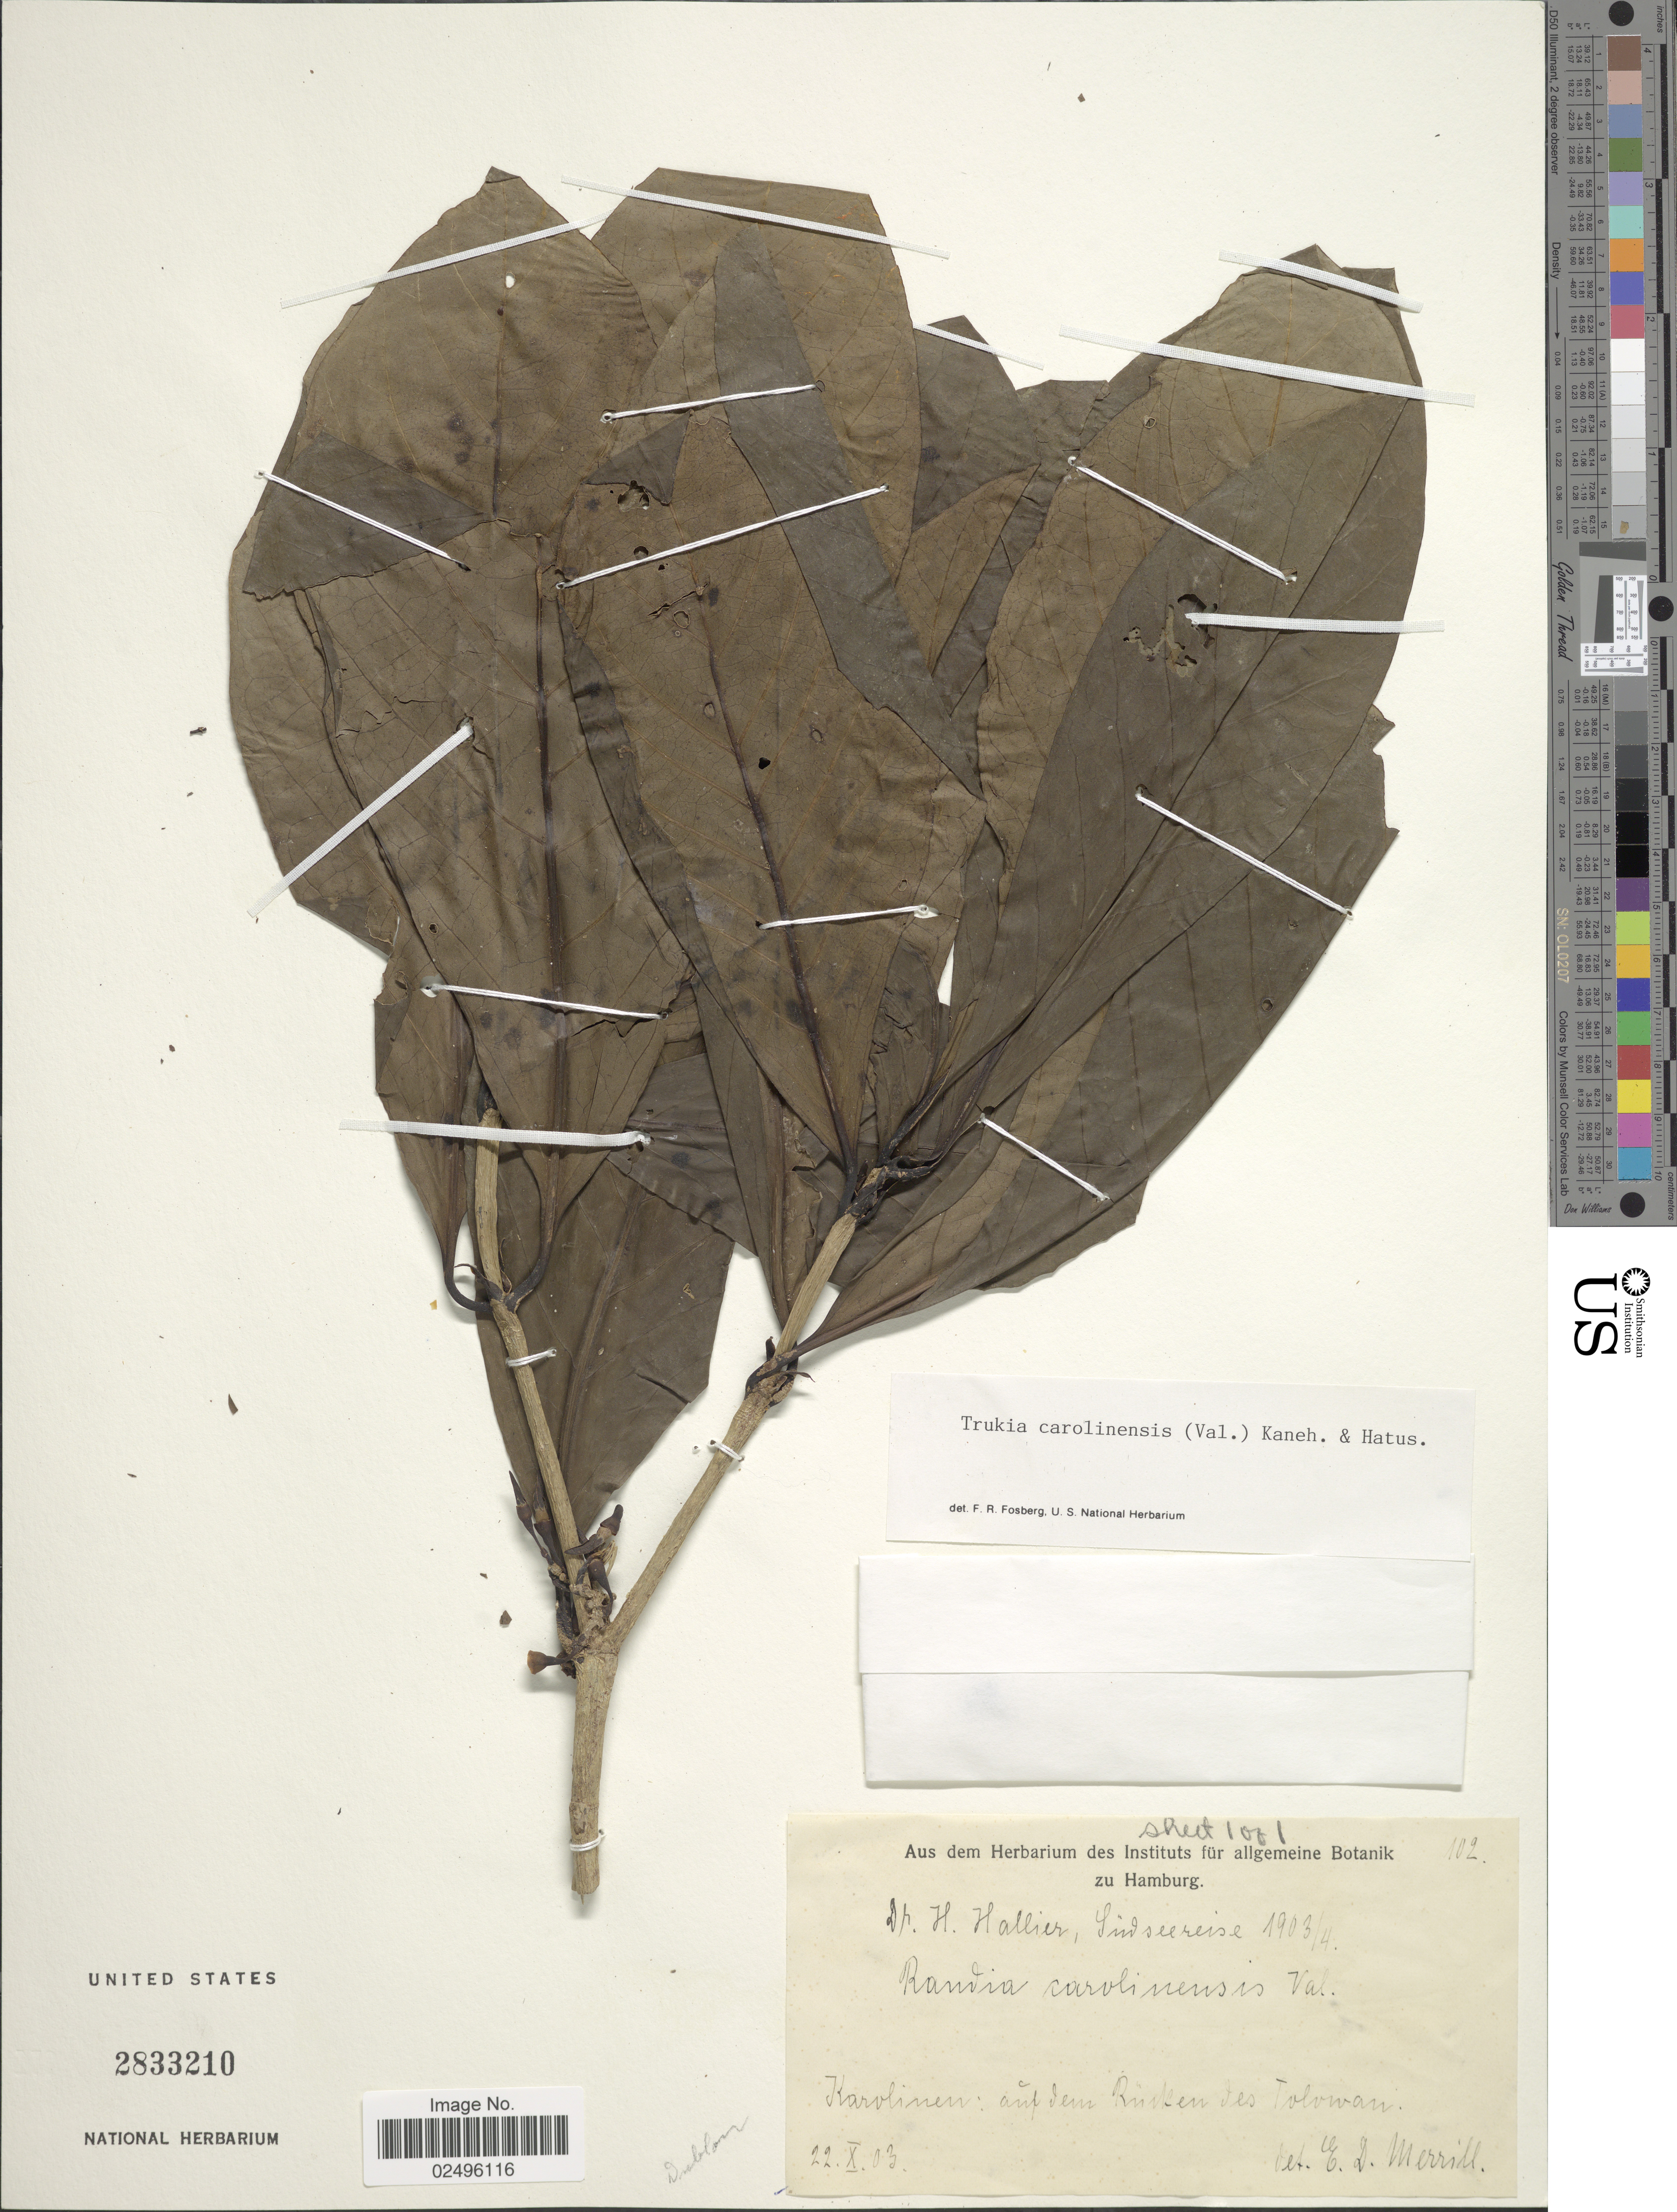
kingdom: Plantae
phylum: Tracheophyta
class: Magnoliopsida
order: Gentianales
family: Rubiaceae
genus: Trukia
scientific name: Trukia carolinensis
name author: (Valeton) Kaneh. & Hatus.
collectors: H. G. Hallier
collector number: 102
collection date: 1903-10-22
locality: Karolinen: auf dem Rïnken des Tolowan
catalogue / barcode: US 2833210